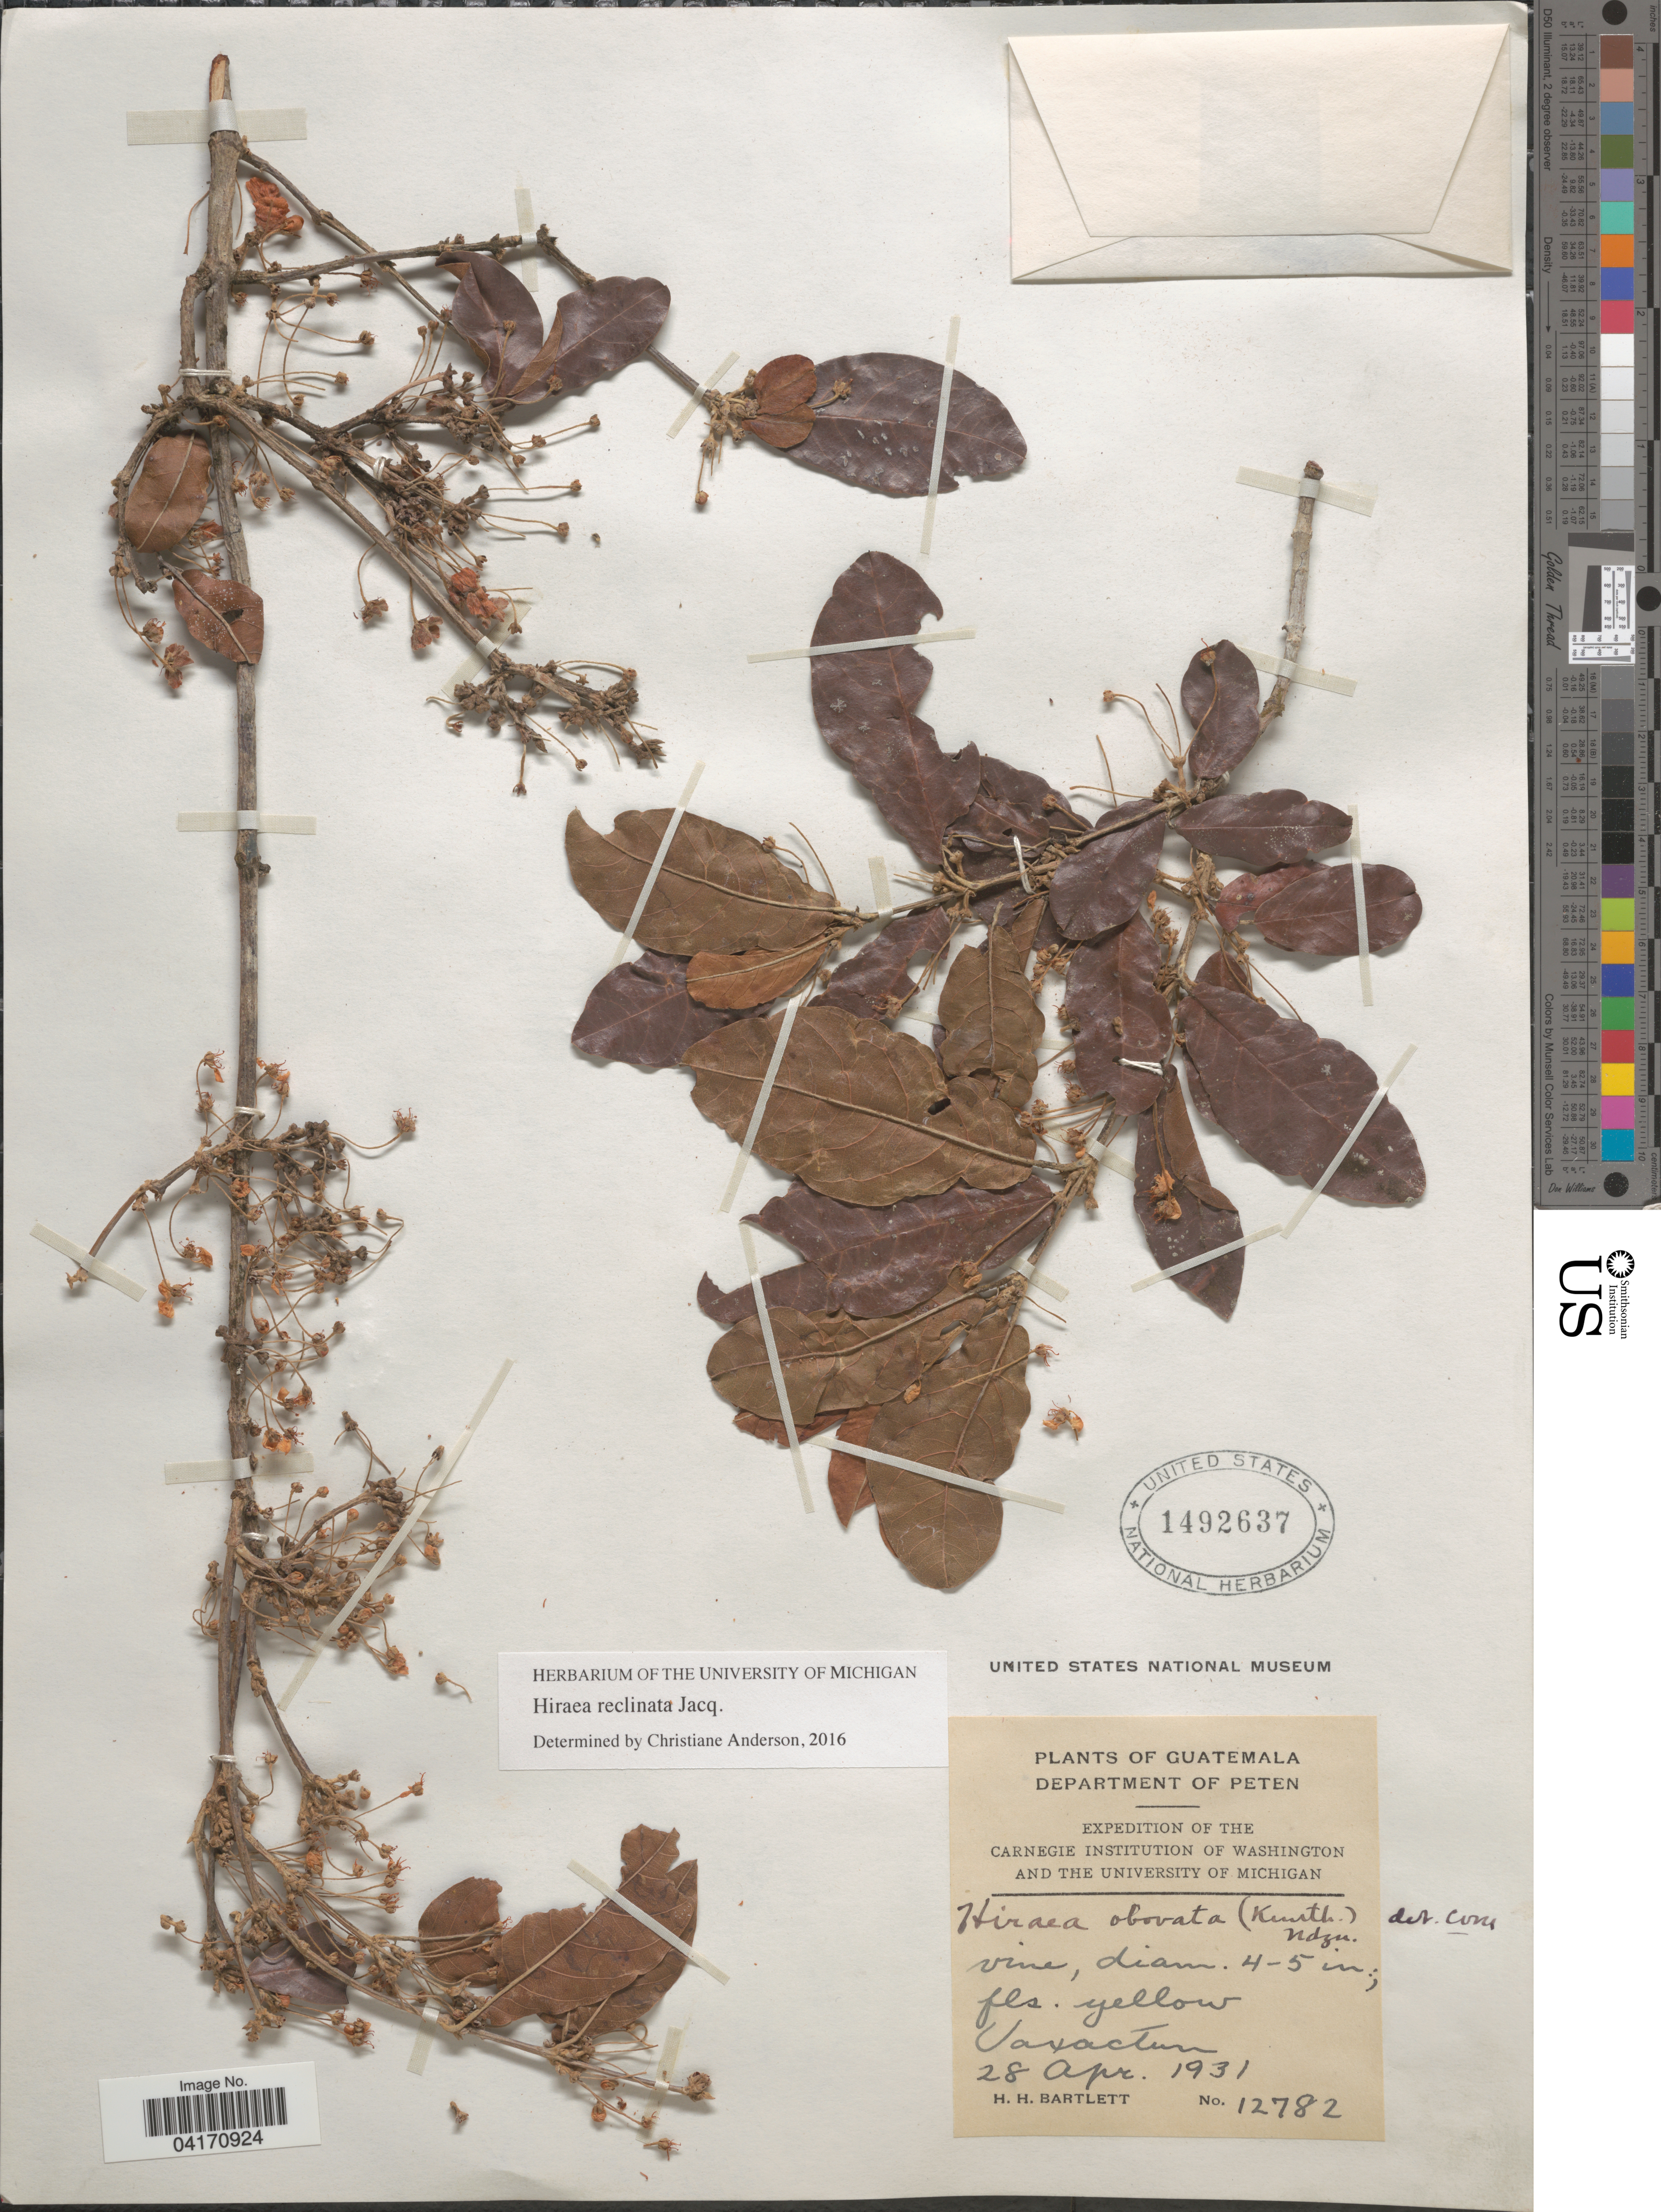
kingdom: Plantae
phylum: Tracheophyta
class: Magnoliopsida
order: Malpighiales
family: Malpighiaceae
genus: Hiraea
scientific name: Hiraea reclinata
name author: Jacq.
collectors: H. H. Bartlett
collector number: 12782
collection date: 1931-04-28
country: Guatemala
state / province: El Peten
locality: Department of Peten. Expedition of the Carnegie Institution of Washington and the University of Michigan. Uaxactun.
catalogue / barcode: US 1492637